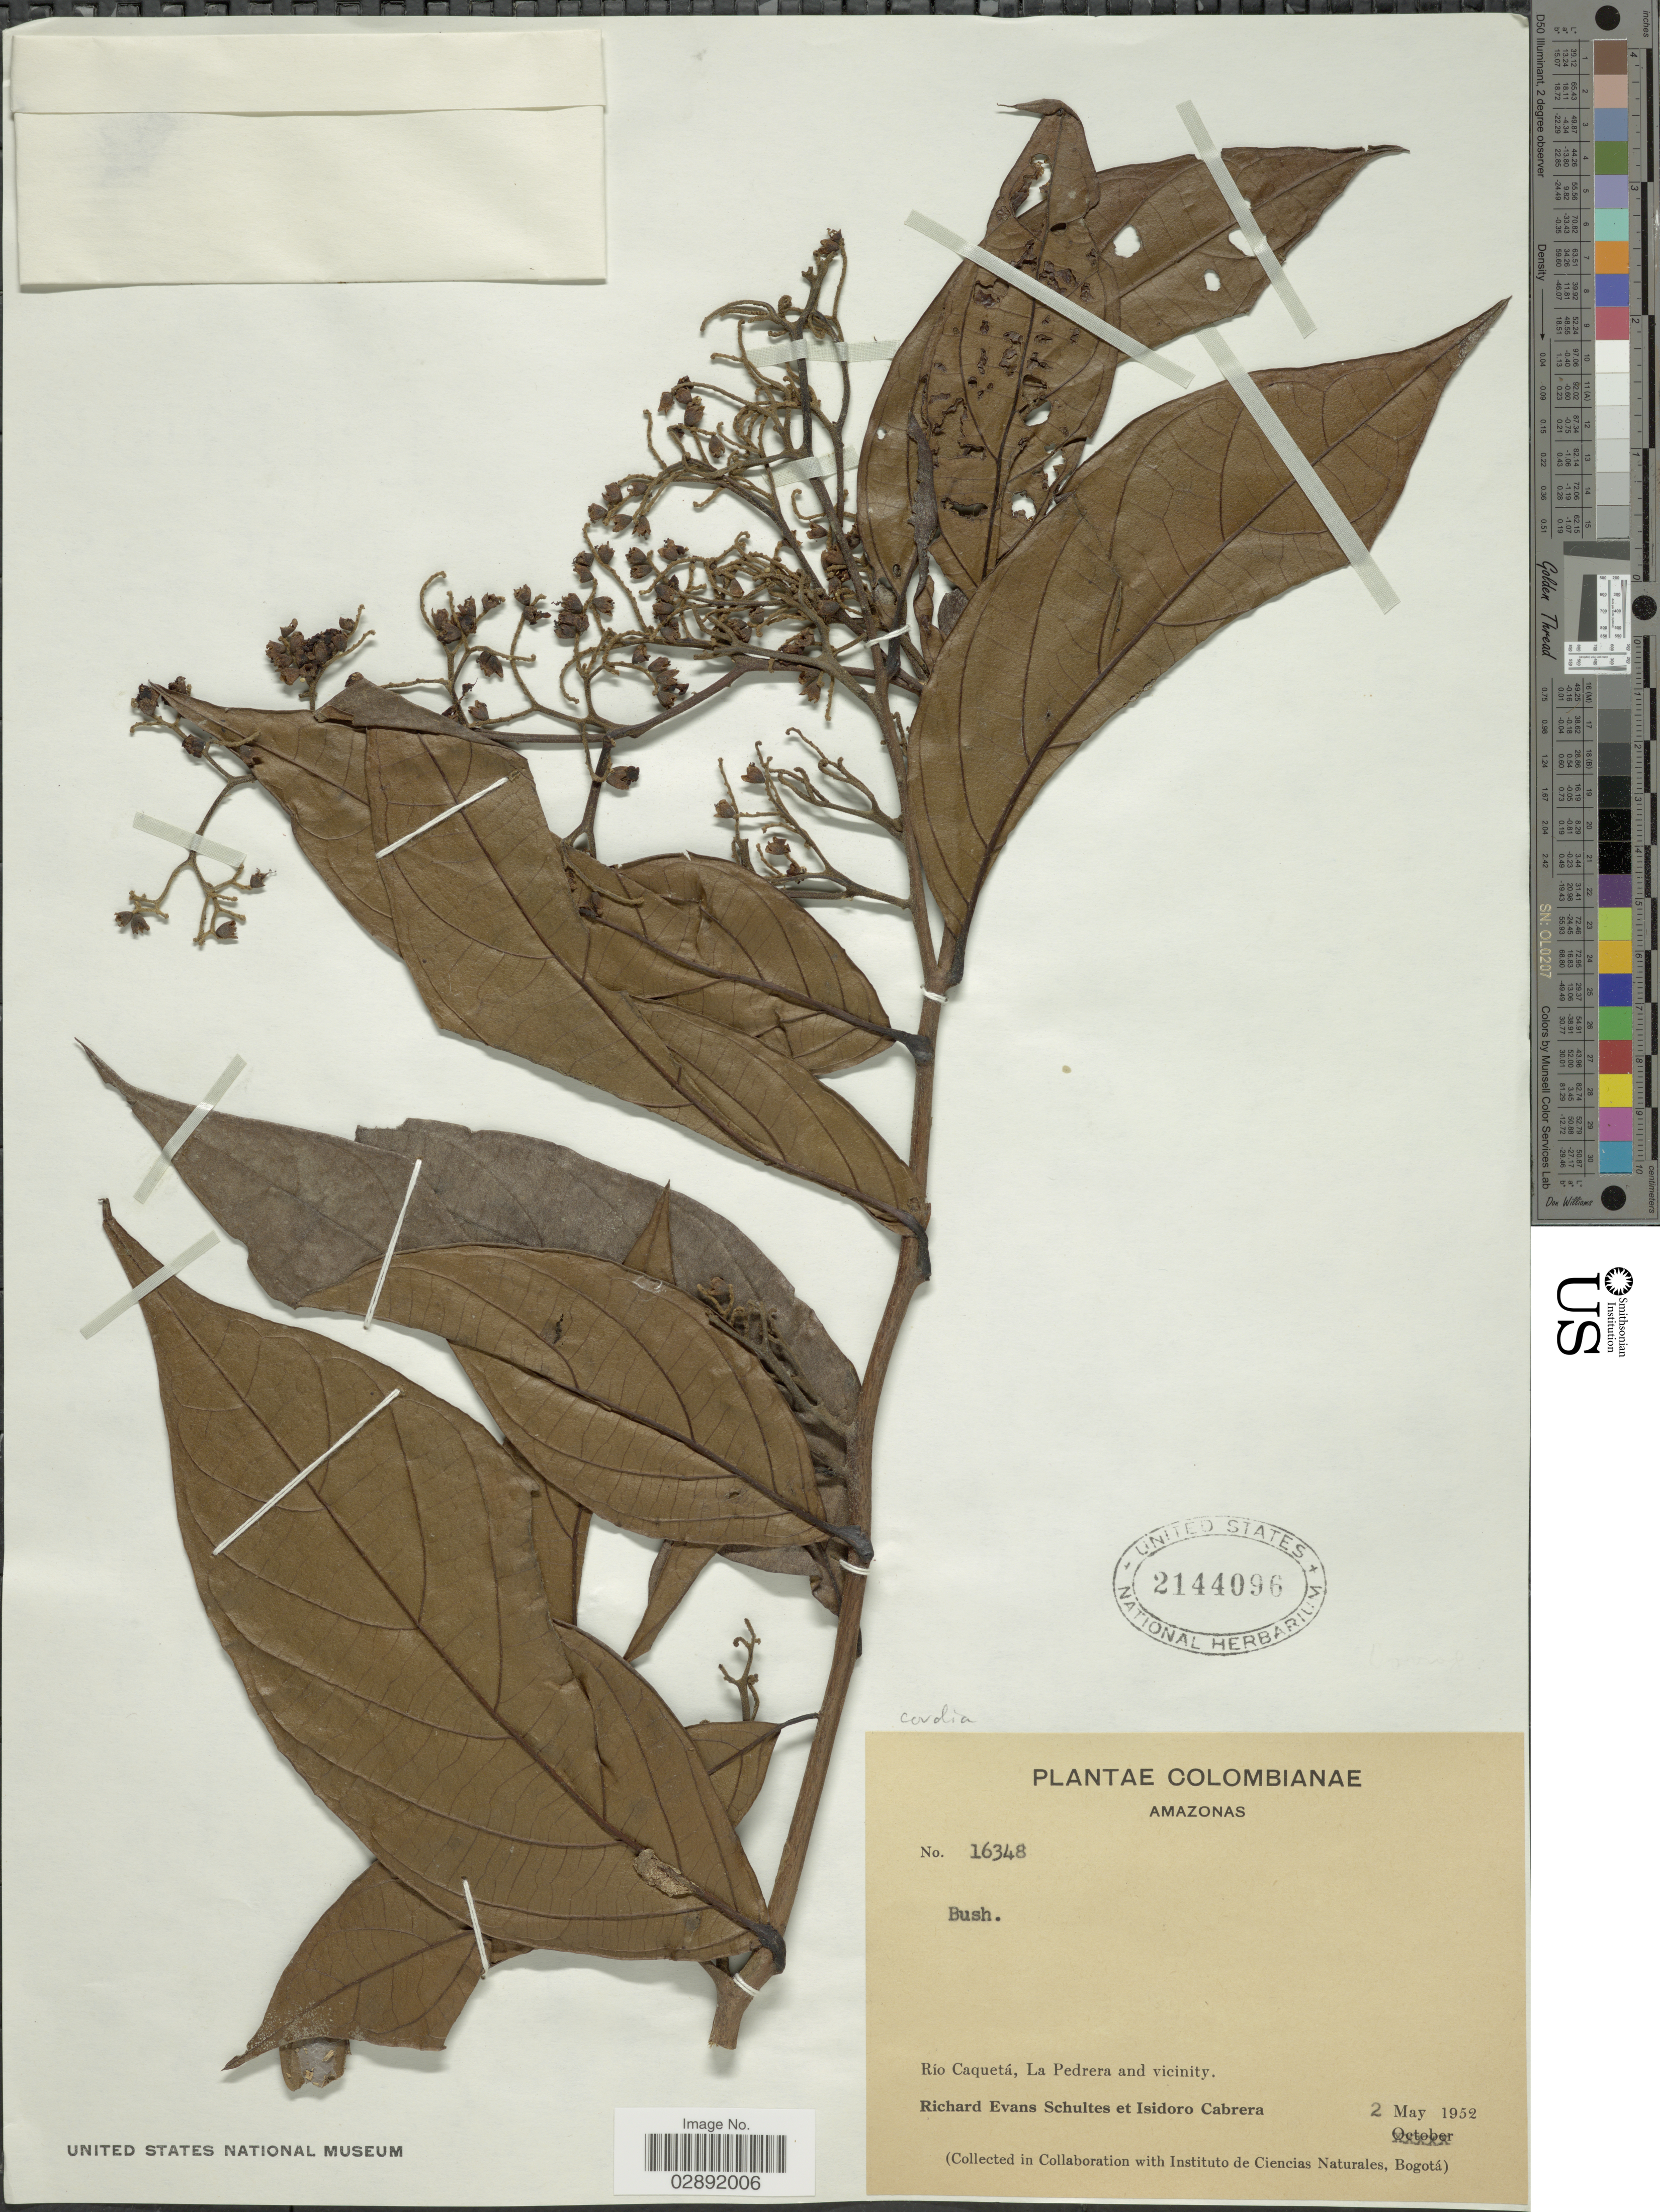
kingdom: Plantae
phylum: Tracheophyta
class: Magnoliopsida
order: Boraginales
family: Cordiaceae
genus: Cordia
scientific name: Cordia sp.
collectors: R. E. Schultes & I. Cabrera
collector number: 16348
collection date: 1952-05-02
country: Colombia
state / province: Amazônas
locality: Rio Caquetá, La Pedrera and vicinity.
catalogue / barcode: US 2144096